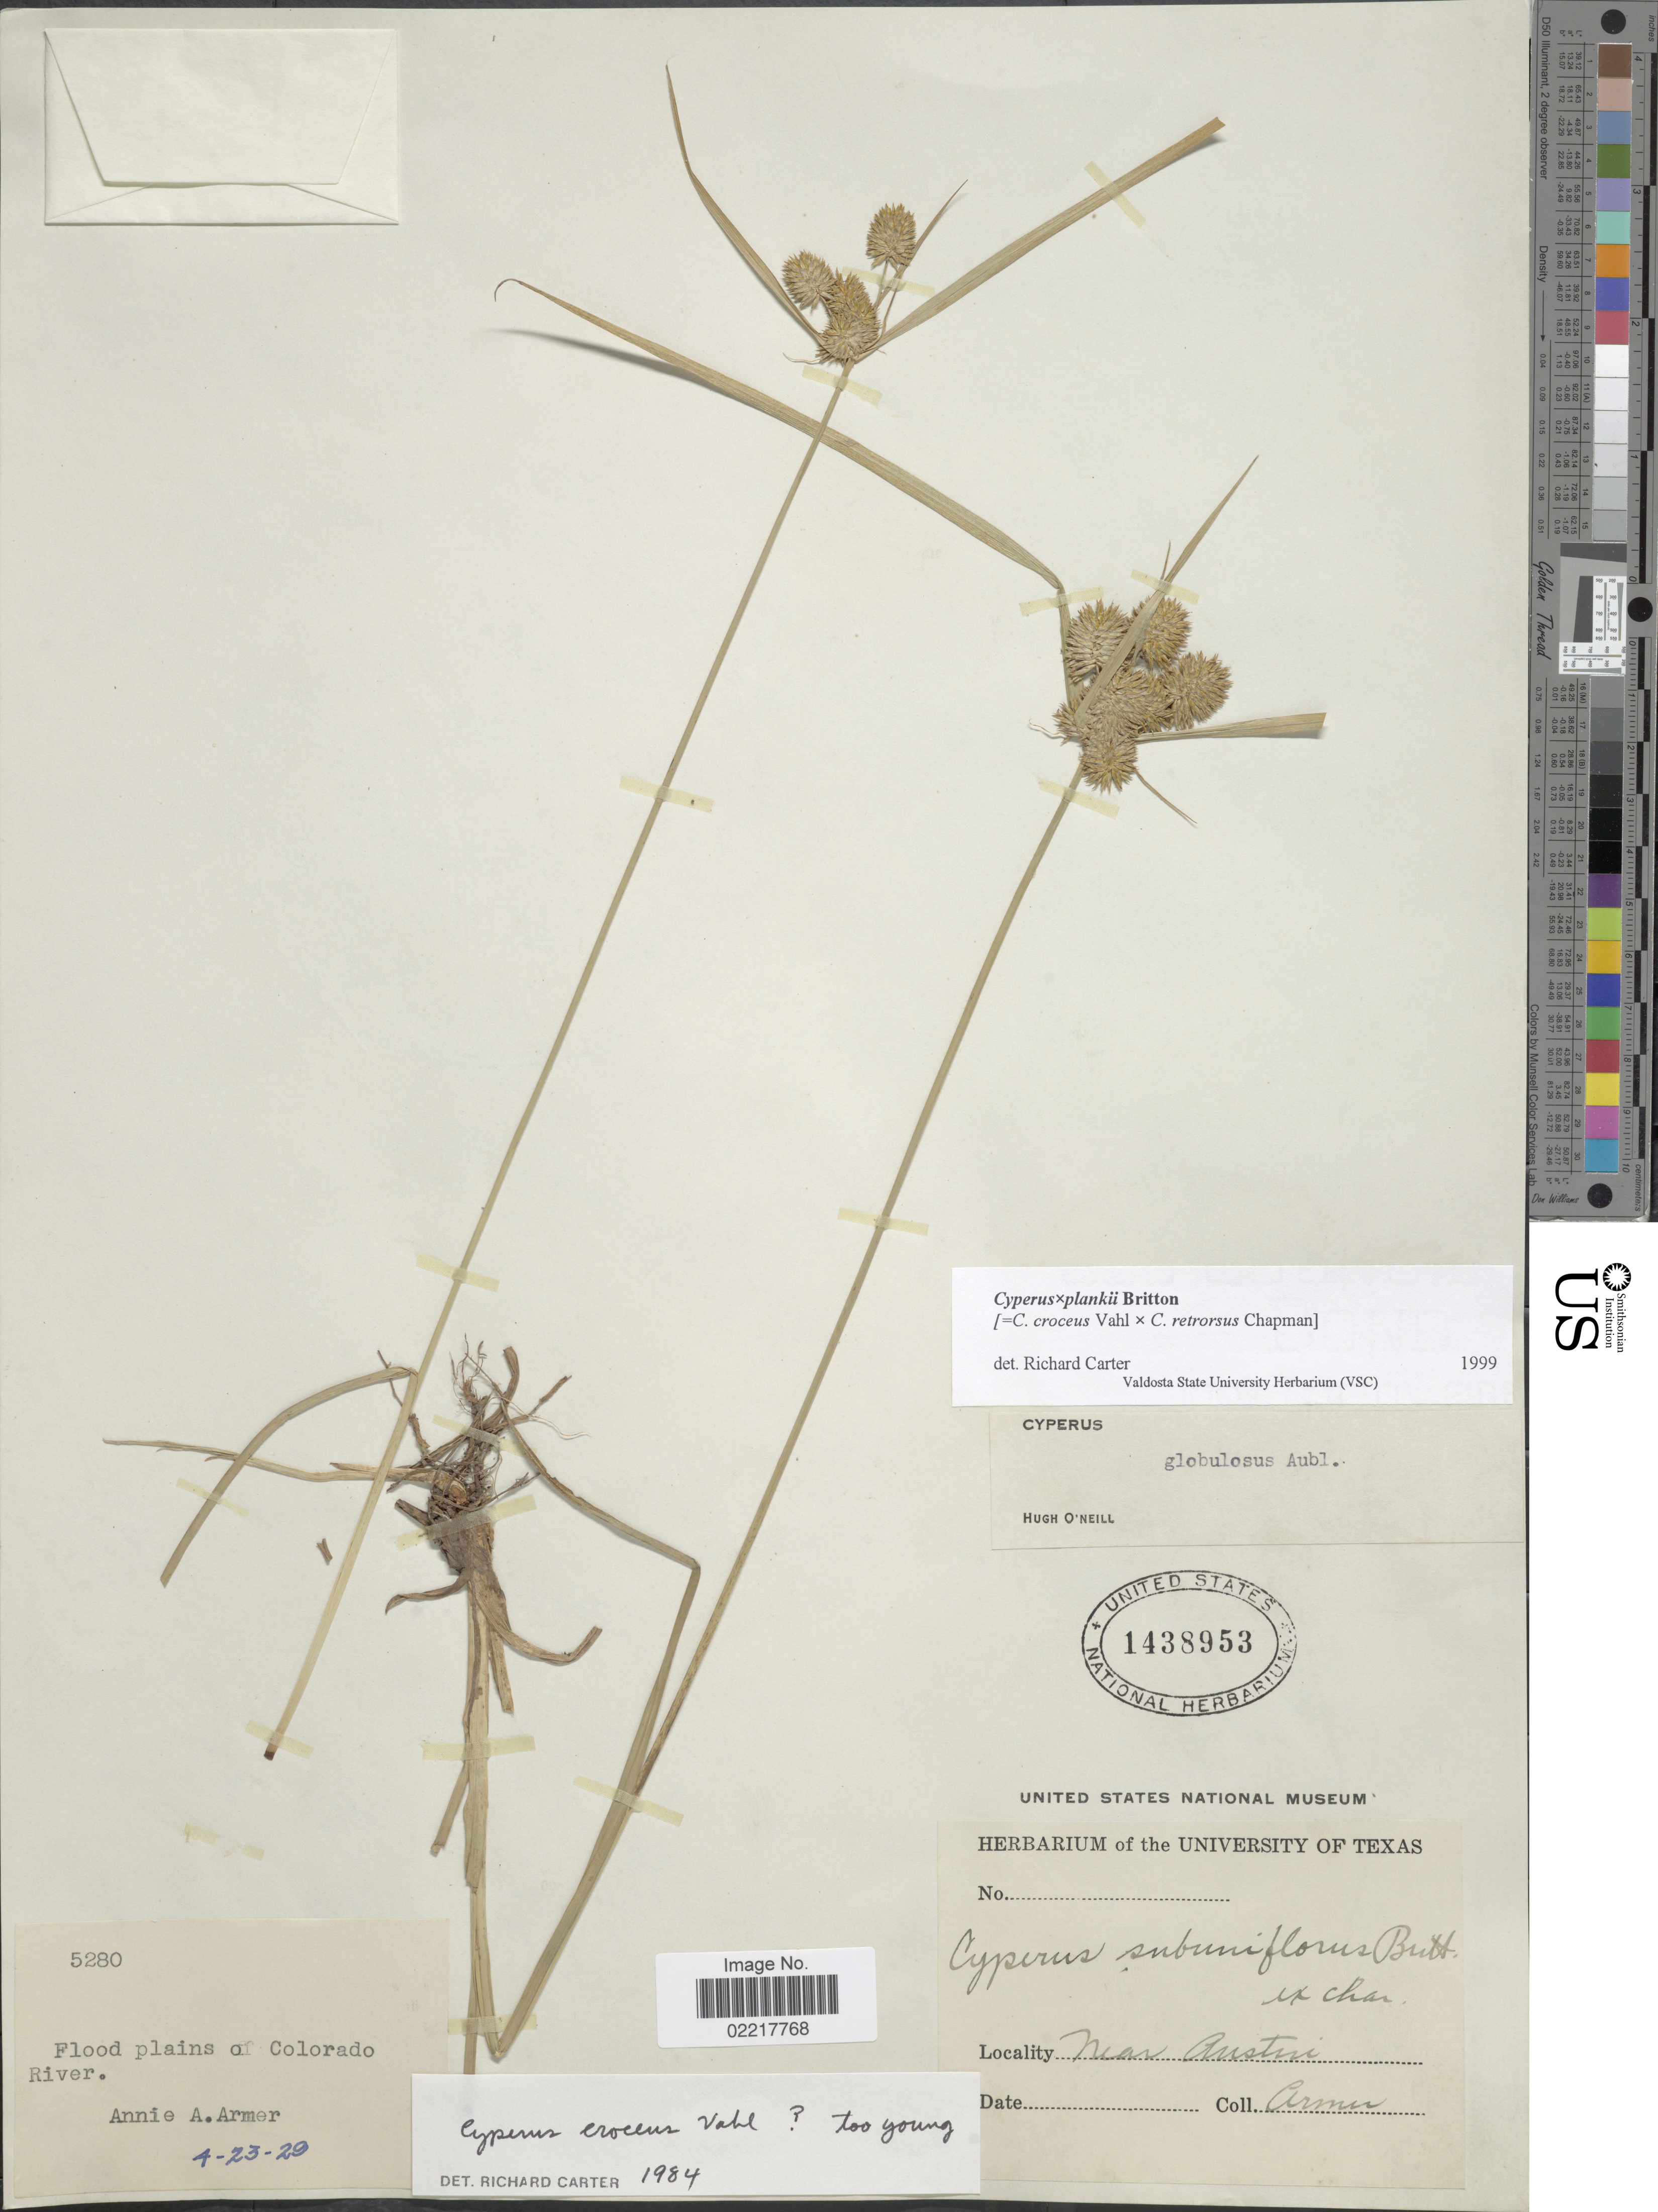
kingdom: Plantae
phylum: Tracheophyta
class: Liliopsida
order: Poales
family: Cyperaceae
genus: Cyperus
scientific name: Cyperus x plankii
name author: Britton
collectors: A. Armer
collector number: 5280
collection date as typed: Transcribed d/m/y: 23/4/29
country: United States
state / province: Texas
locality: Near Austin, Flood plains of Colorado River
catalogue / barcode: US 1438953